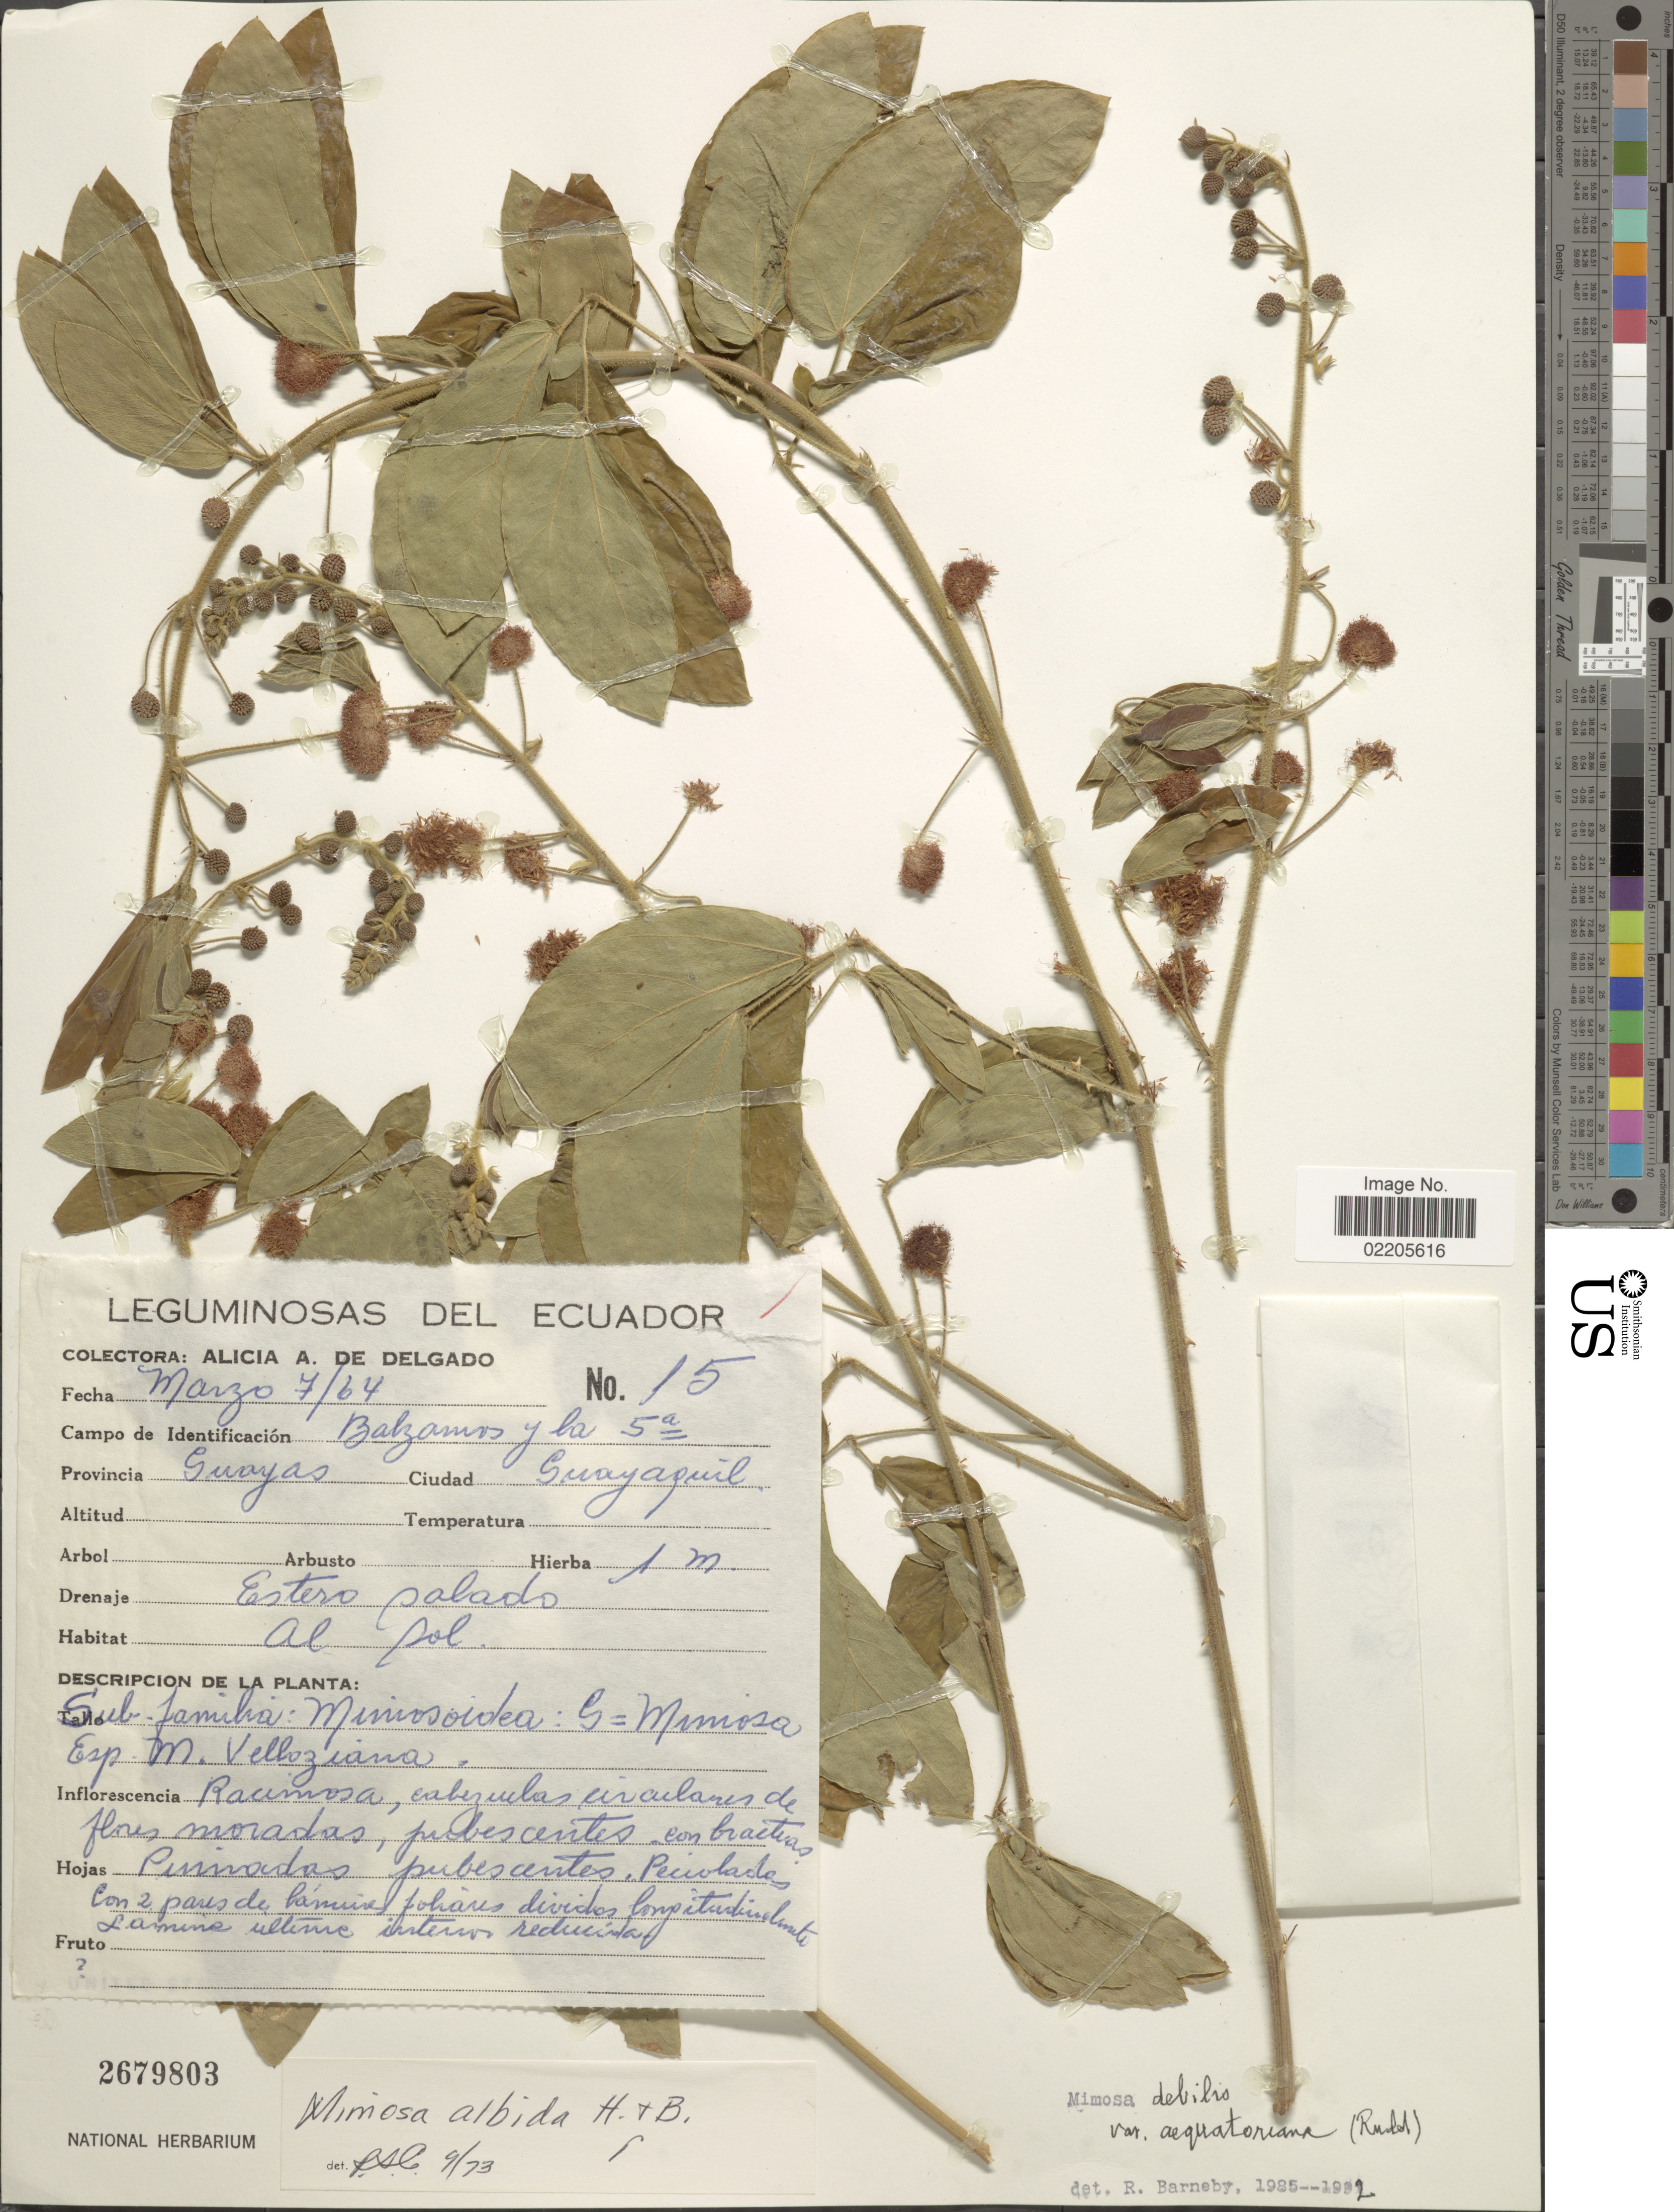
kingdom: Plantae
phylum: Tracheophyta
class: Magnoliopsida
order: Fabales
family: Fabaceae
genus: Mimosa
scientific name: Mimosa debilis var. aequatoriana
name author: (Rudd) Barneby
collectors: A. A. Delgado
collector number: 15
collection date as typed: Transcribed d/m/y: 7/3/64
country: Ecuador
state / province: Guayas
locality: Provincia Guayas, Guayaquil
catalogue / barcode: US 2679803